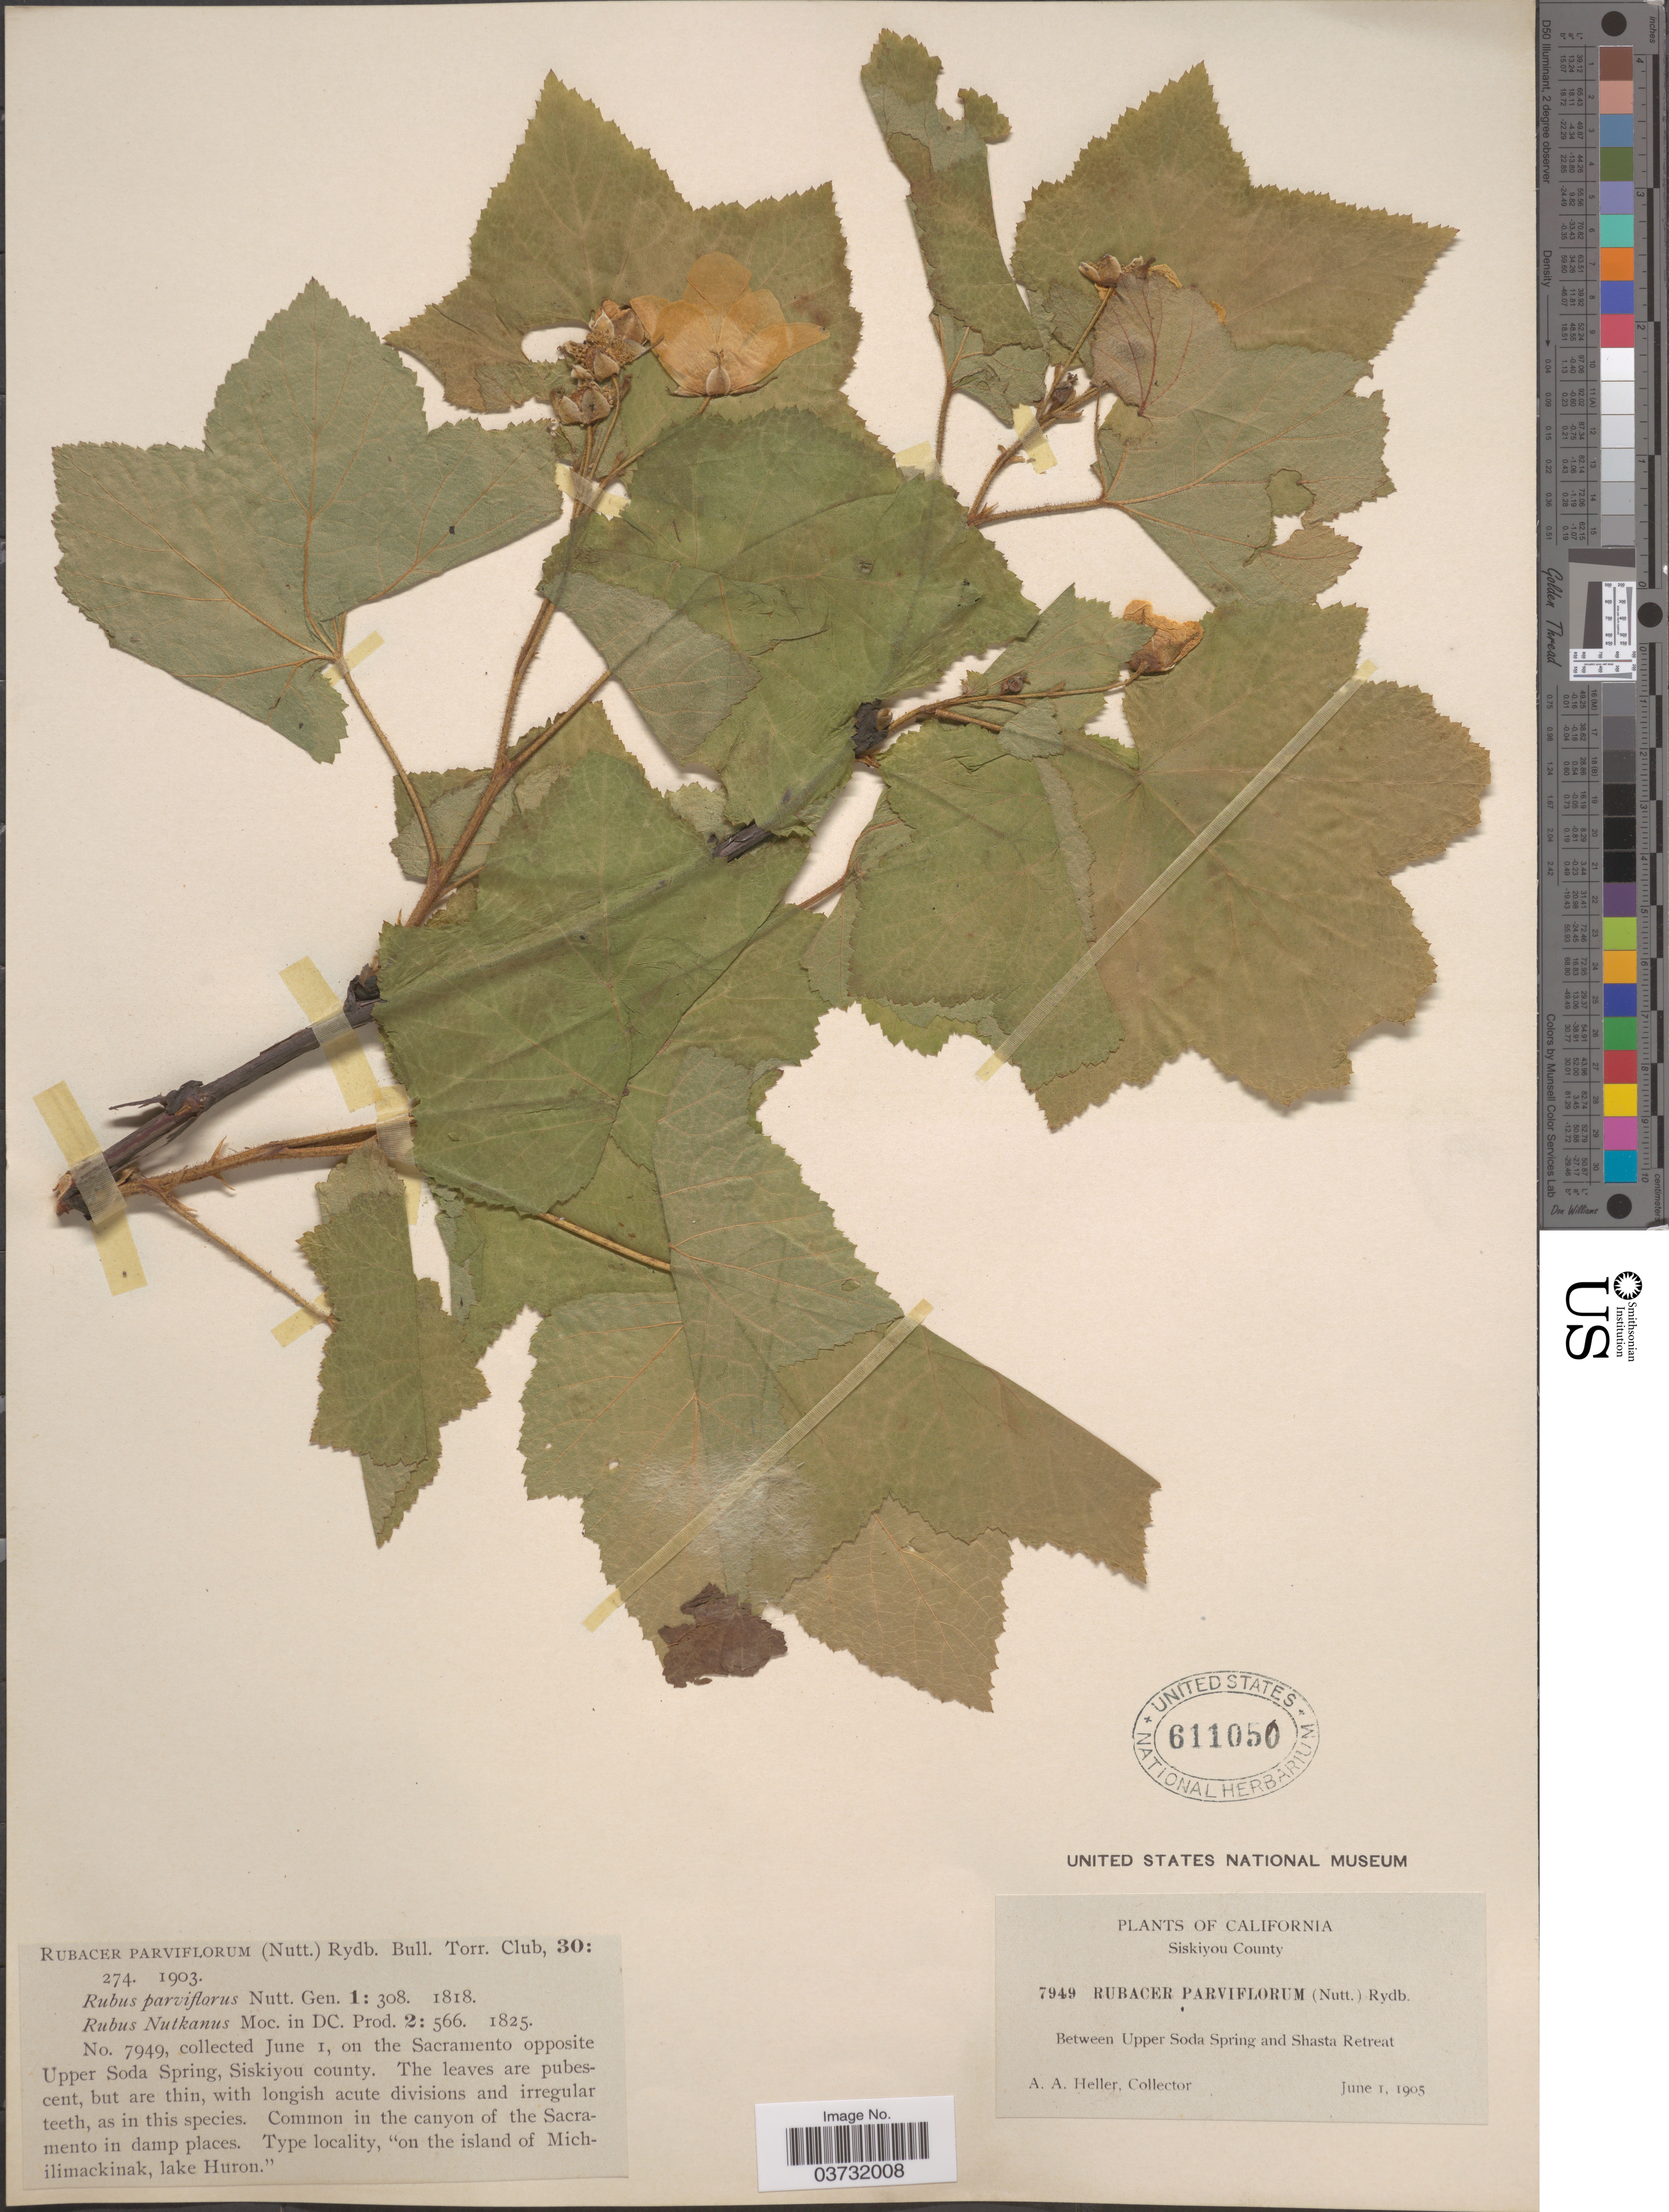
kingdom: Plantae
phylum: Tracheophyta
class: Magnoliopsida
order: Rosales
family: Rosaceae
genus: Rubus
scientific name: Rubus parviflorus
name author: Nutt.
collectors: A. A. Heller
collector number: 7949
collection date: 1905-06-01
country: United States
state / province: California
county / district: Siskiyou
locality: Siskiyou County. Between Upper Soda Spring and Shasta Retreat.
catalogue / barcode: US 611050